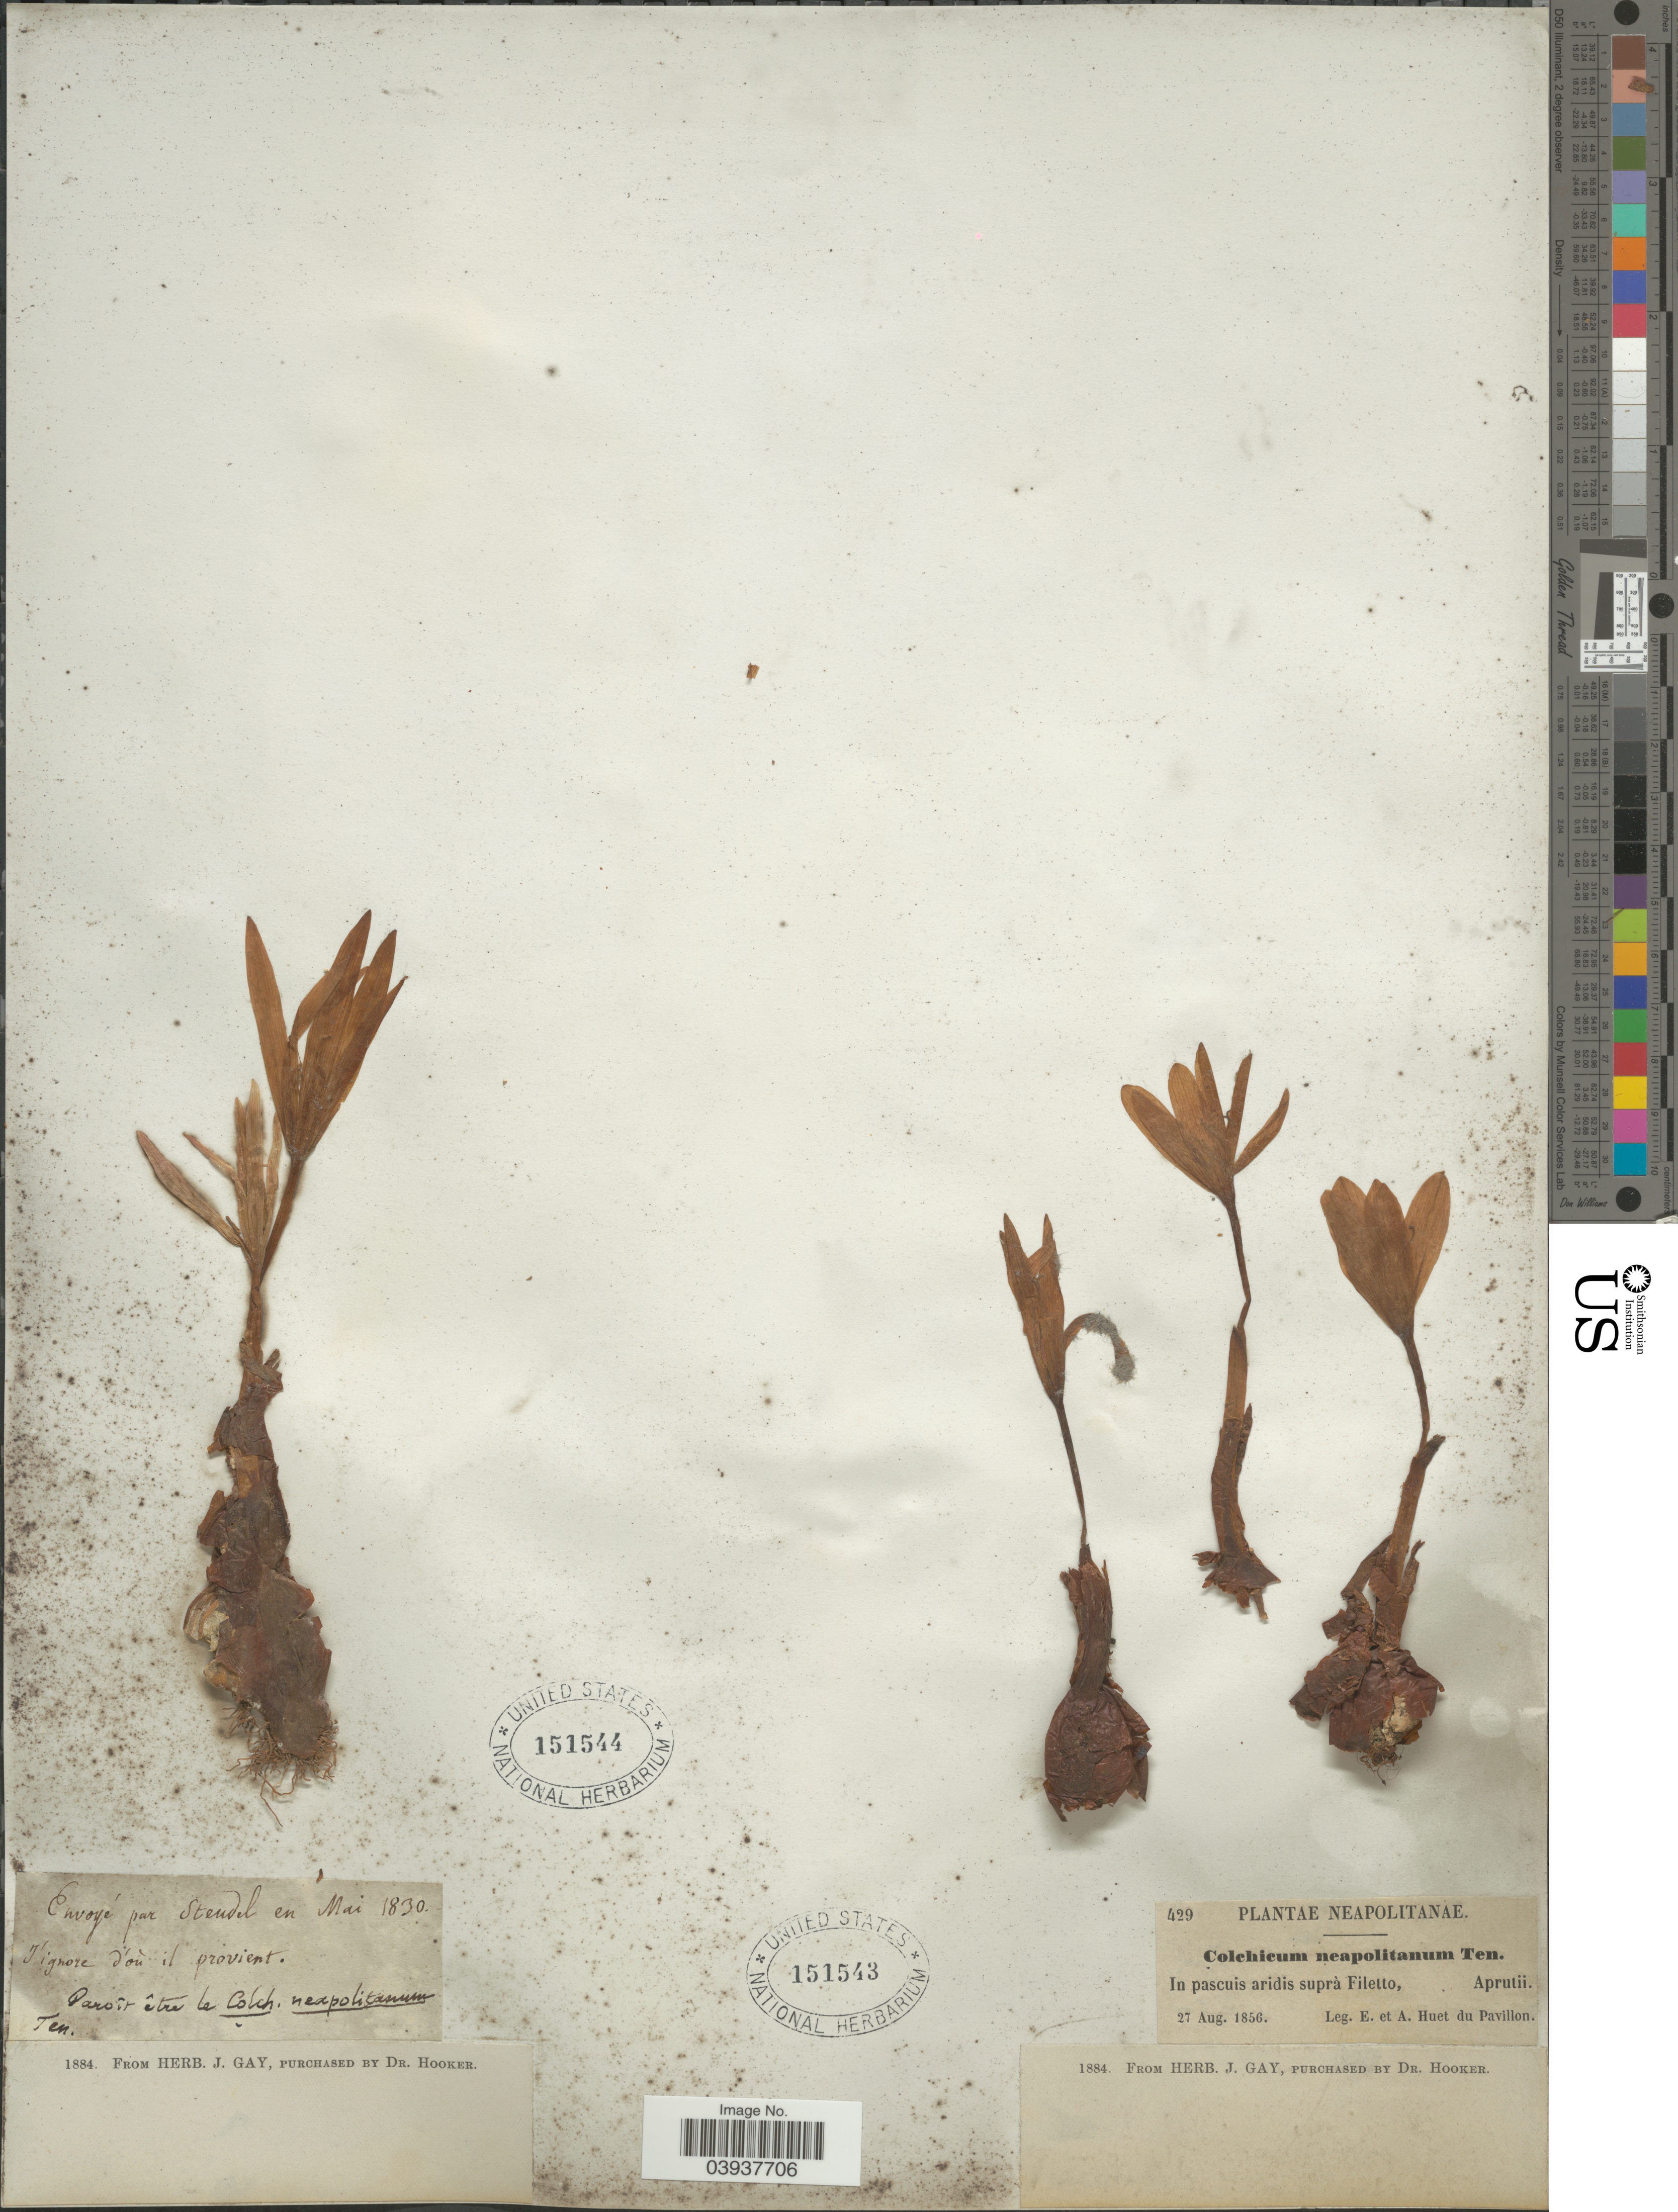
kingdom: Plantae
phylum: Tracheophyta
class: Liliopsida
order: Liliales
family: Colchicaceae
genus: Colchicum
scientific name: Colchicum neapolitanum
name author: Orph. ex Nyman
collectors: Steudel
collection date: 1830-05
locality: I' ignore d'on il provient. [I don't know where it came from]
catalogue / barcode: US 151544-2